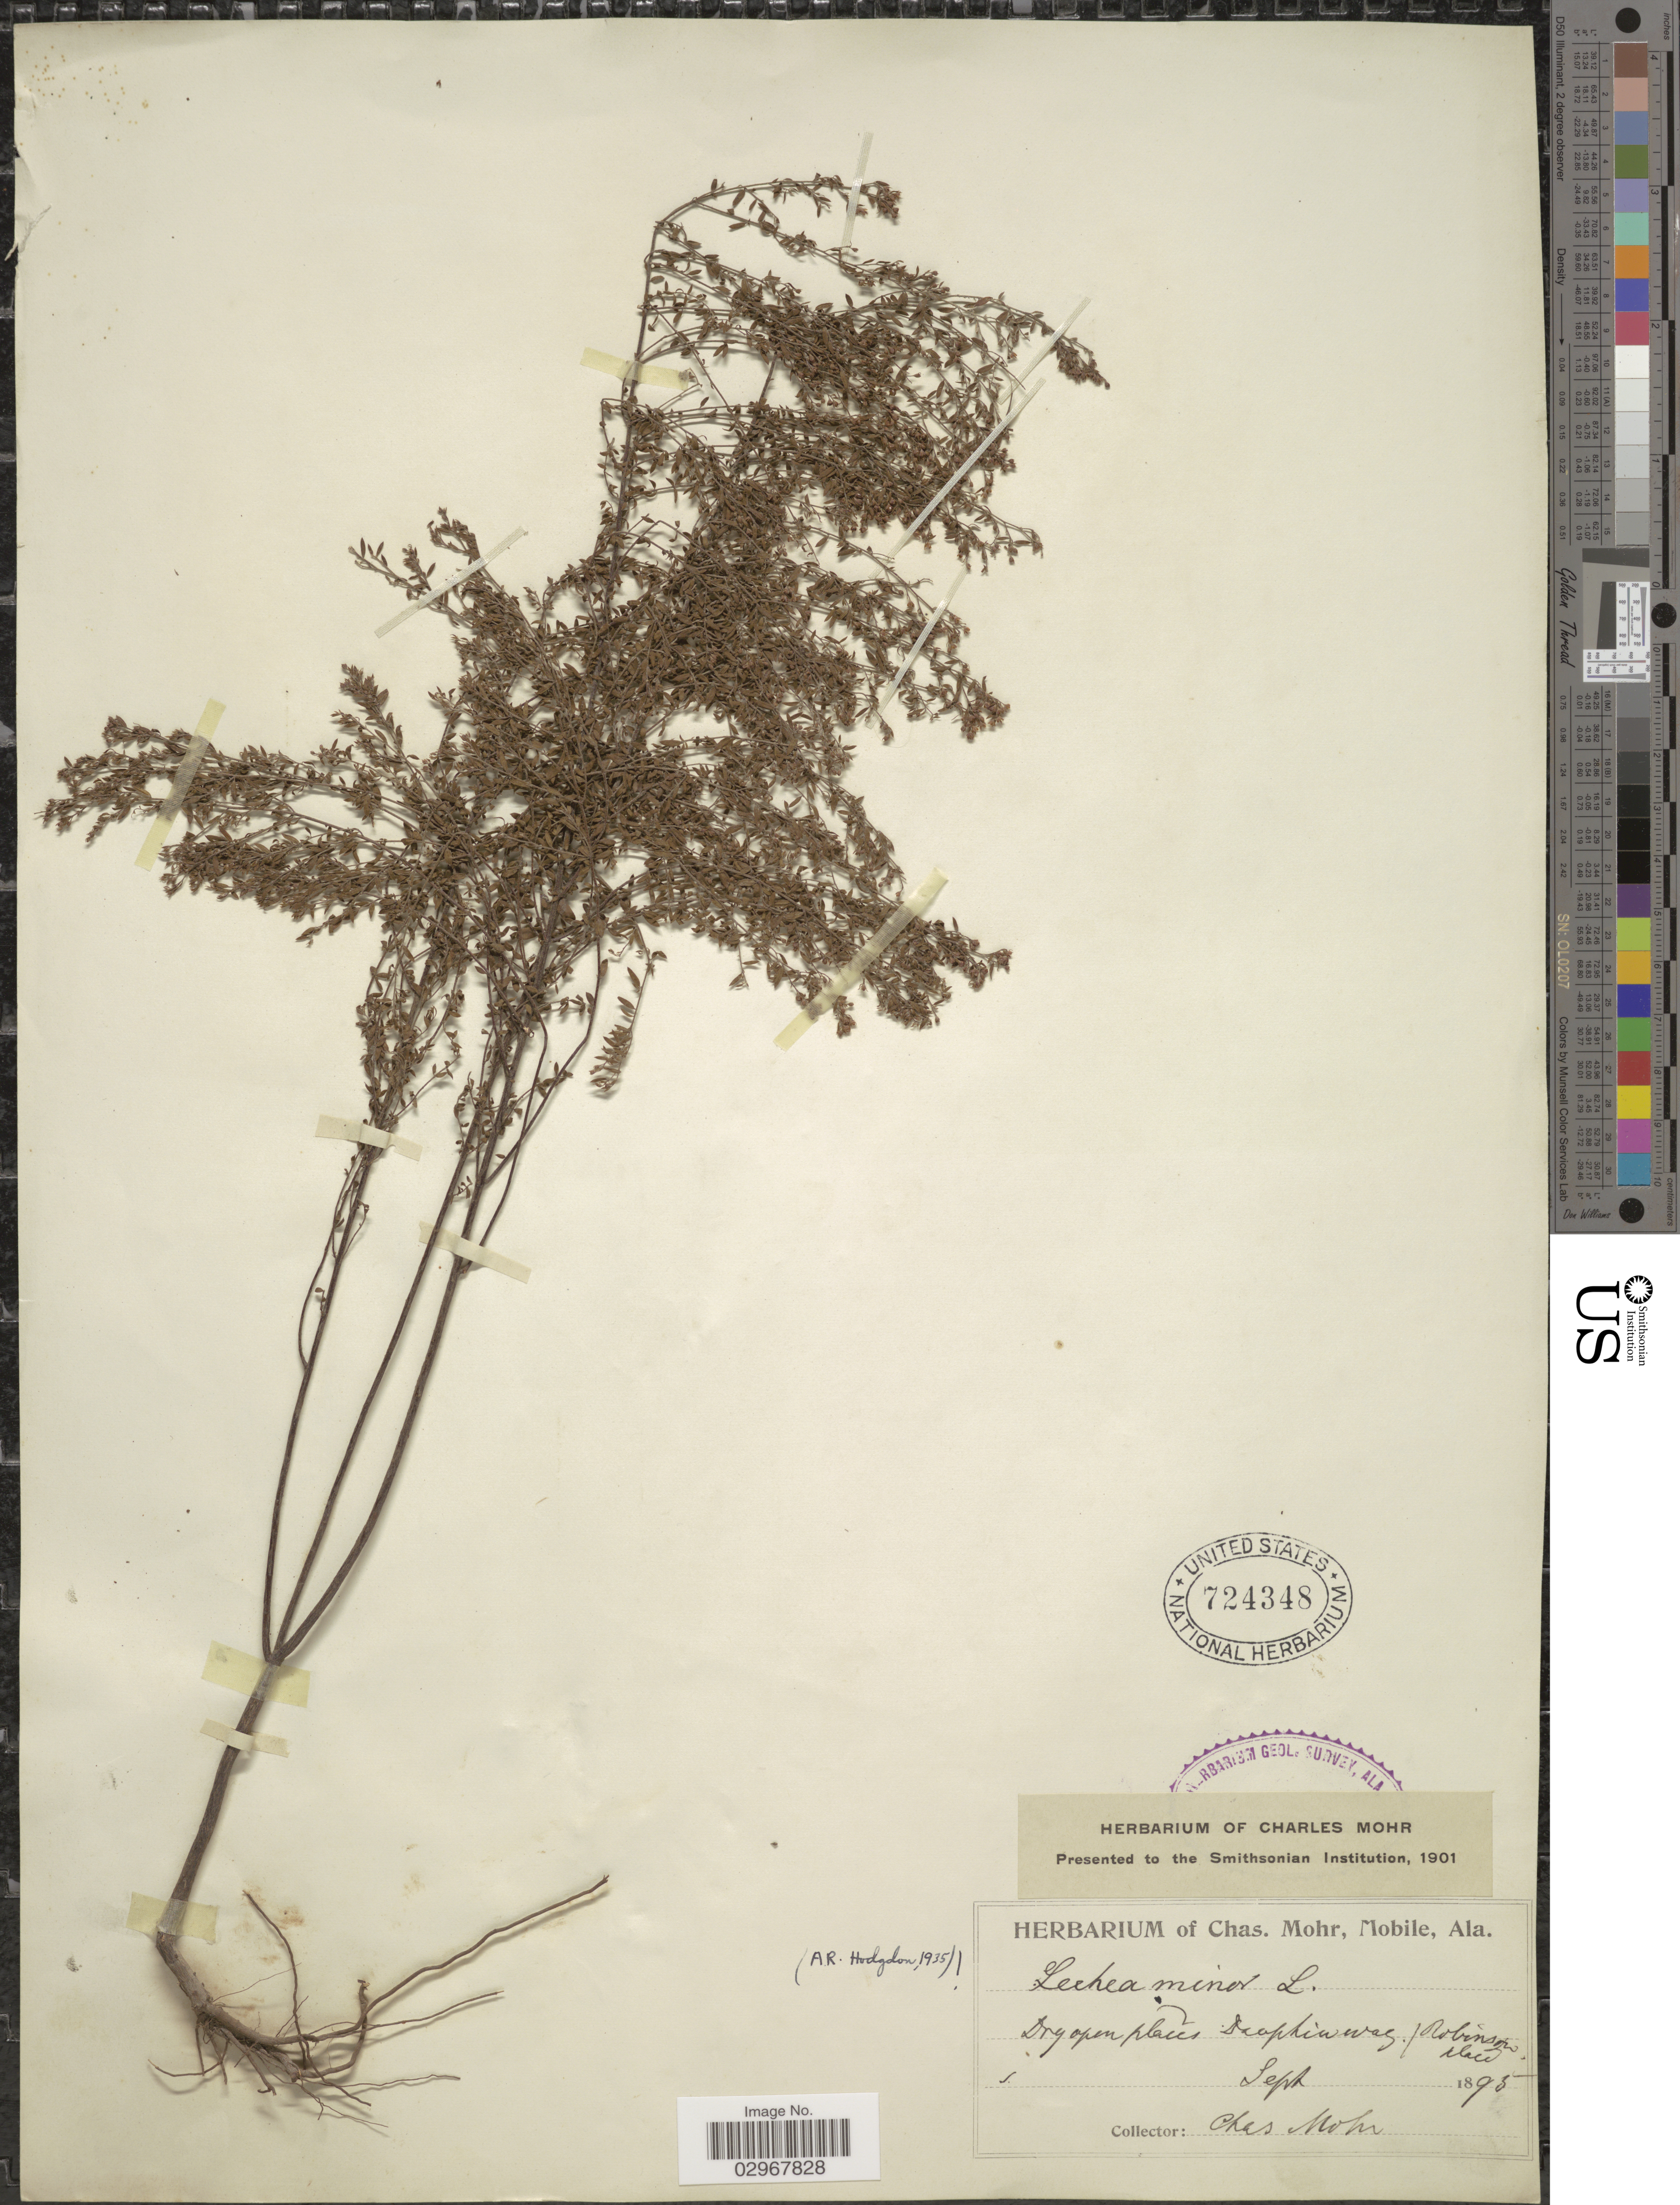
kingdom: Plantae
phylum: Tracheophyta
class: Magnoliopsida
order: Malvales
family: Cistaceae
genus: Lechea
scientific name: Lechea minor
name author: L.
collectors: Mohr, C. T. (herbarium)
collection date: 1895-09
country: United States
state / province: Alabama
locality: Dry open places, Dauphin Way / Robinson place.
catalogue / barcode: US 724348